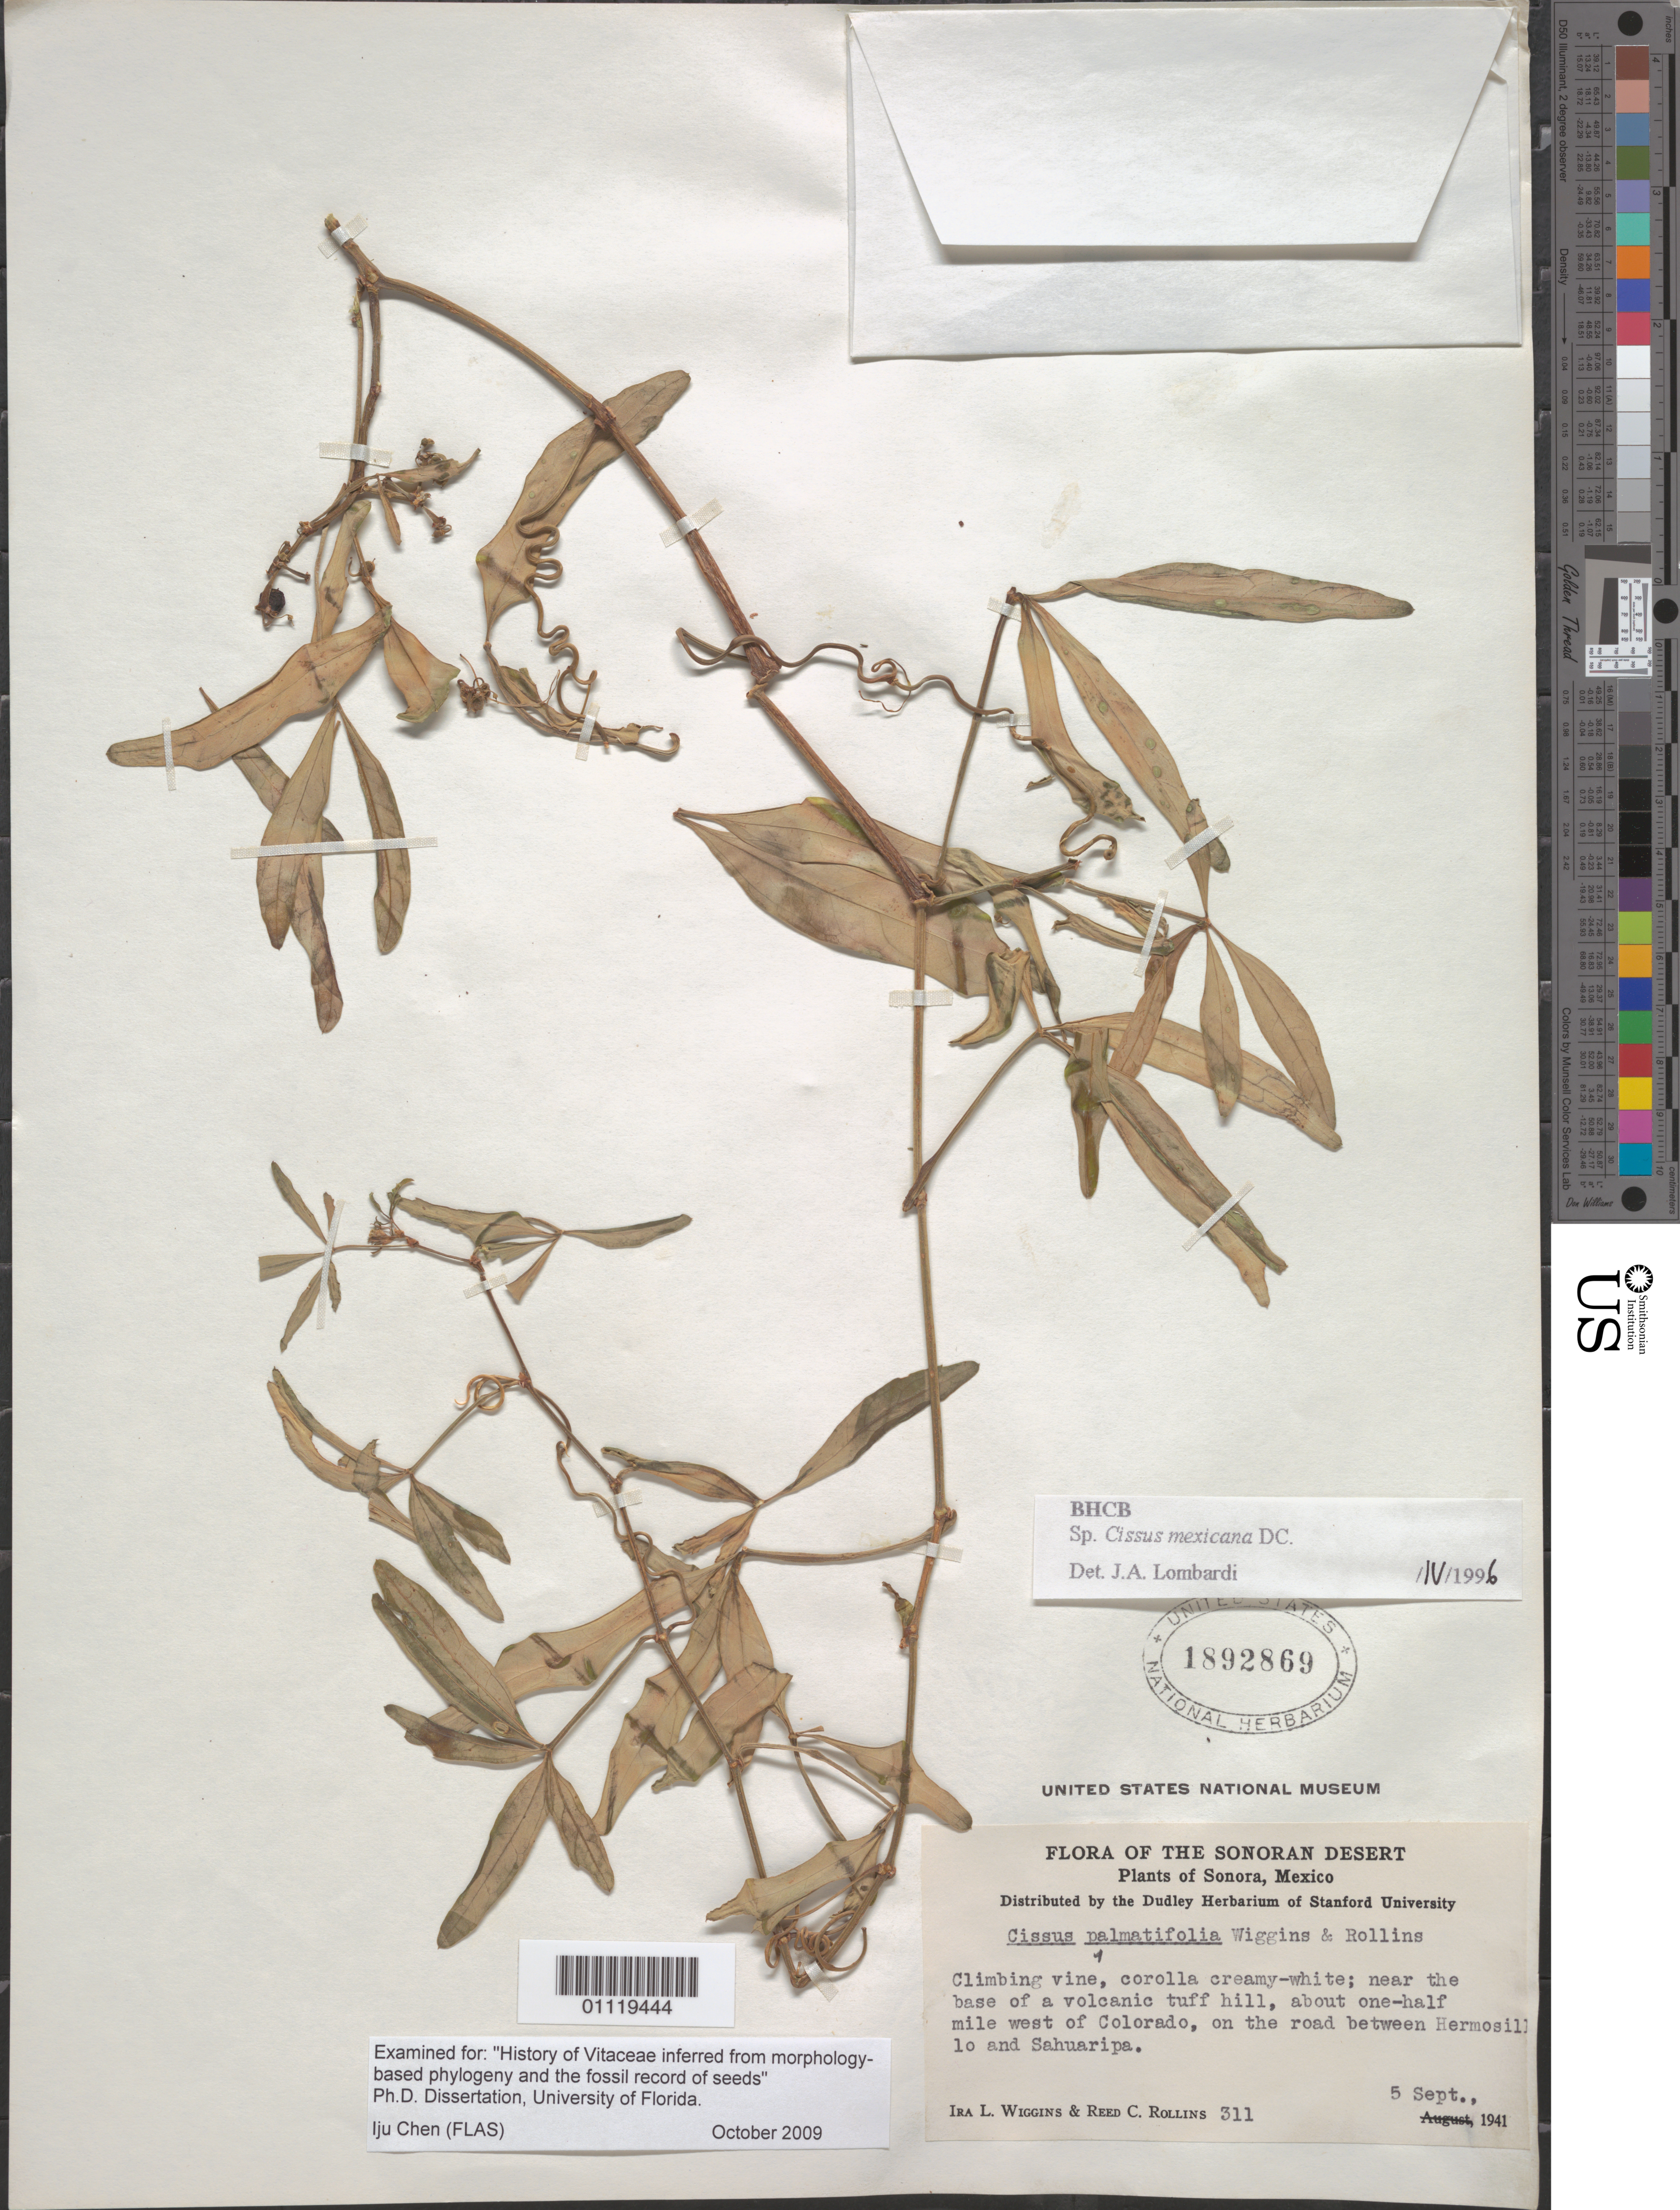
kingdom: Plantae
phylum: Tracheophyta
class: Magnoliopsida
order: Vitales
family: Vitaceae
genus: Cissus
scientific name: Cissus mexicana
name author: DC.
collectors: I. L. Wiggins & R. C. Rollins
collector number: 311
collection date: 1941-09-05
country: Mexico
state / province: Sonora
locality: Near the base of a volcanic tuff hill, about one-half mi W of Colorado, on the road between Hermosillo and Sahuaripa.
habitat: Climbing vine.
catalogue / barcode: US 1892869